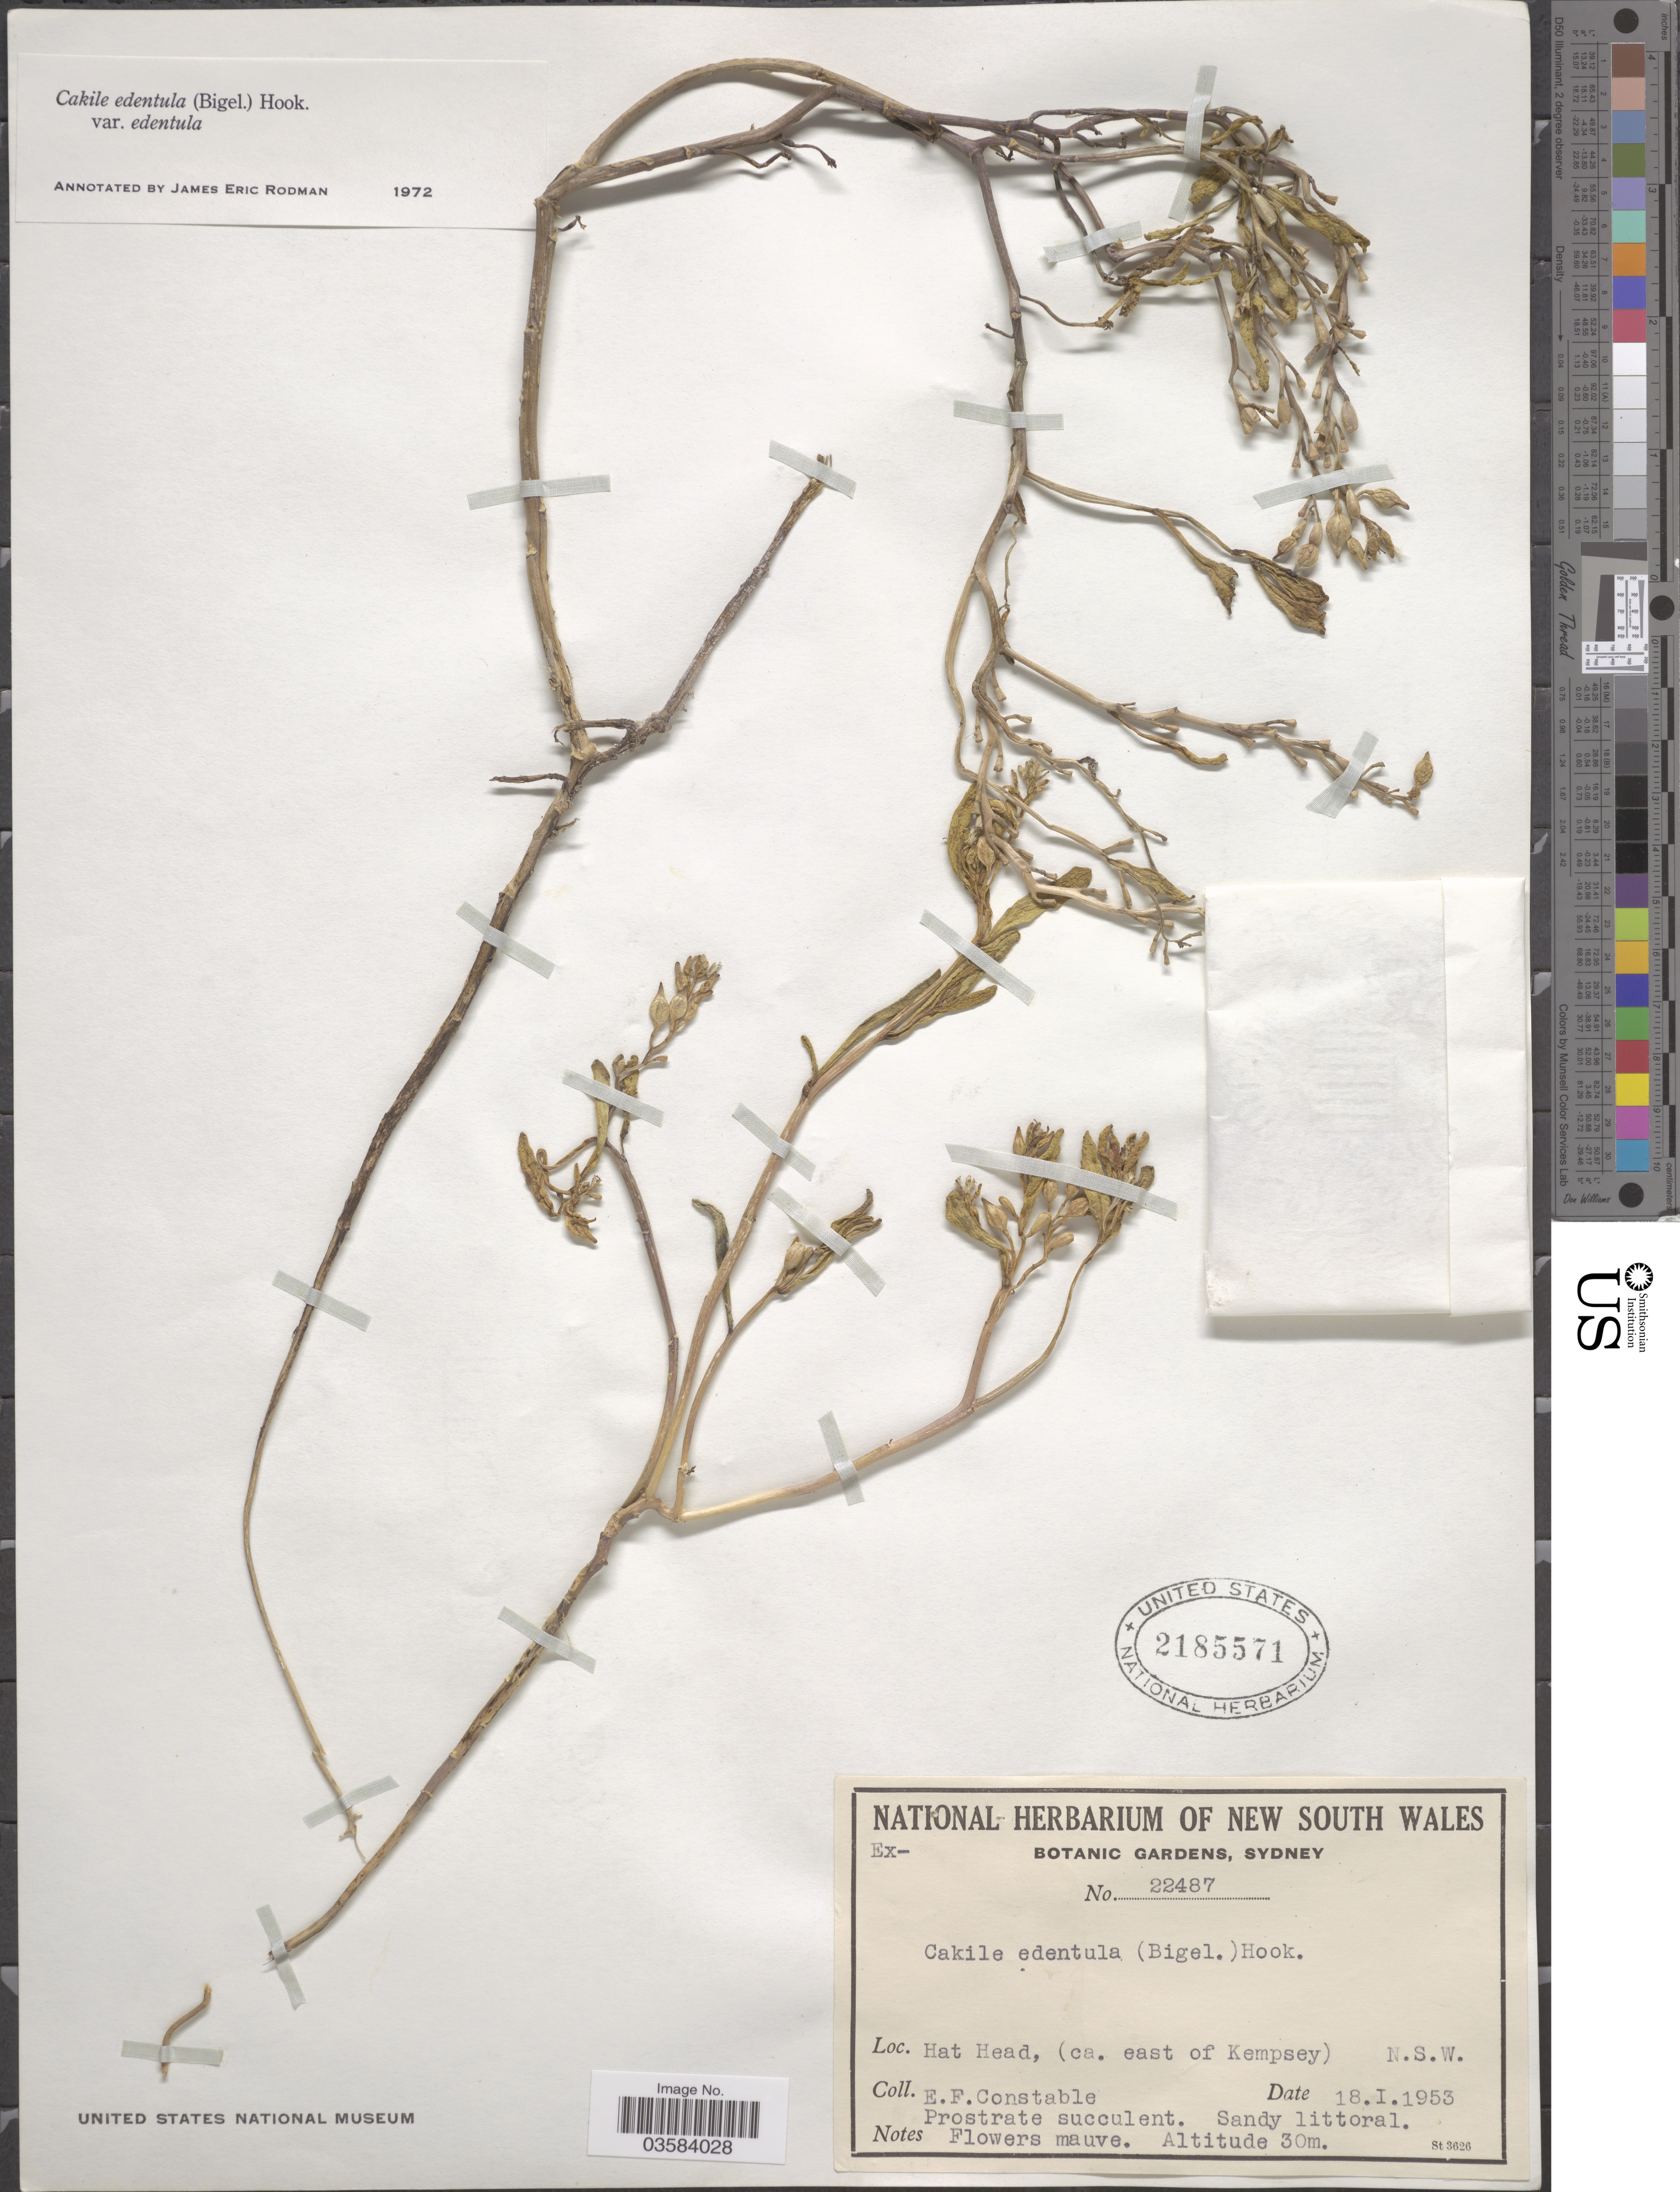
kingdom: Plantae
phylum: Tracheophyta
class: Magnoliopsida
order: Brassicales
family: Brassicaceae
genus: Cakile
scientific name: Cakile edentula var. edentula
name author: (Bigelow) Hook.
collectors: E. F. Constable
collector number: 22487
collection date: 1953-01-18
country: Australia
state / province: New South Wales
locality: Hat Head, (ca. east of Kempsey).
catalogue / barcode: US 2185571